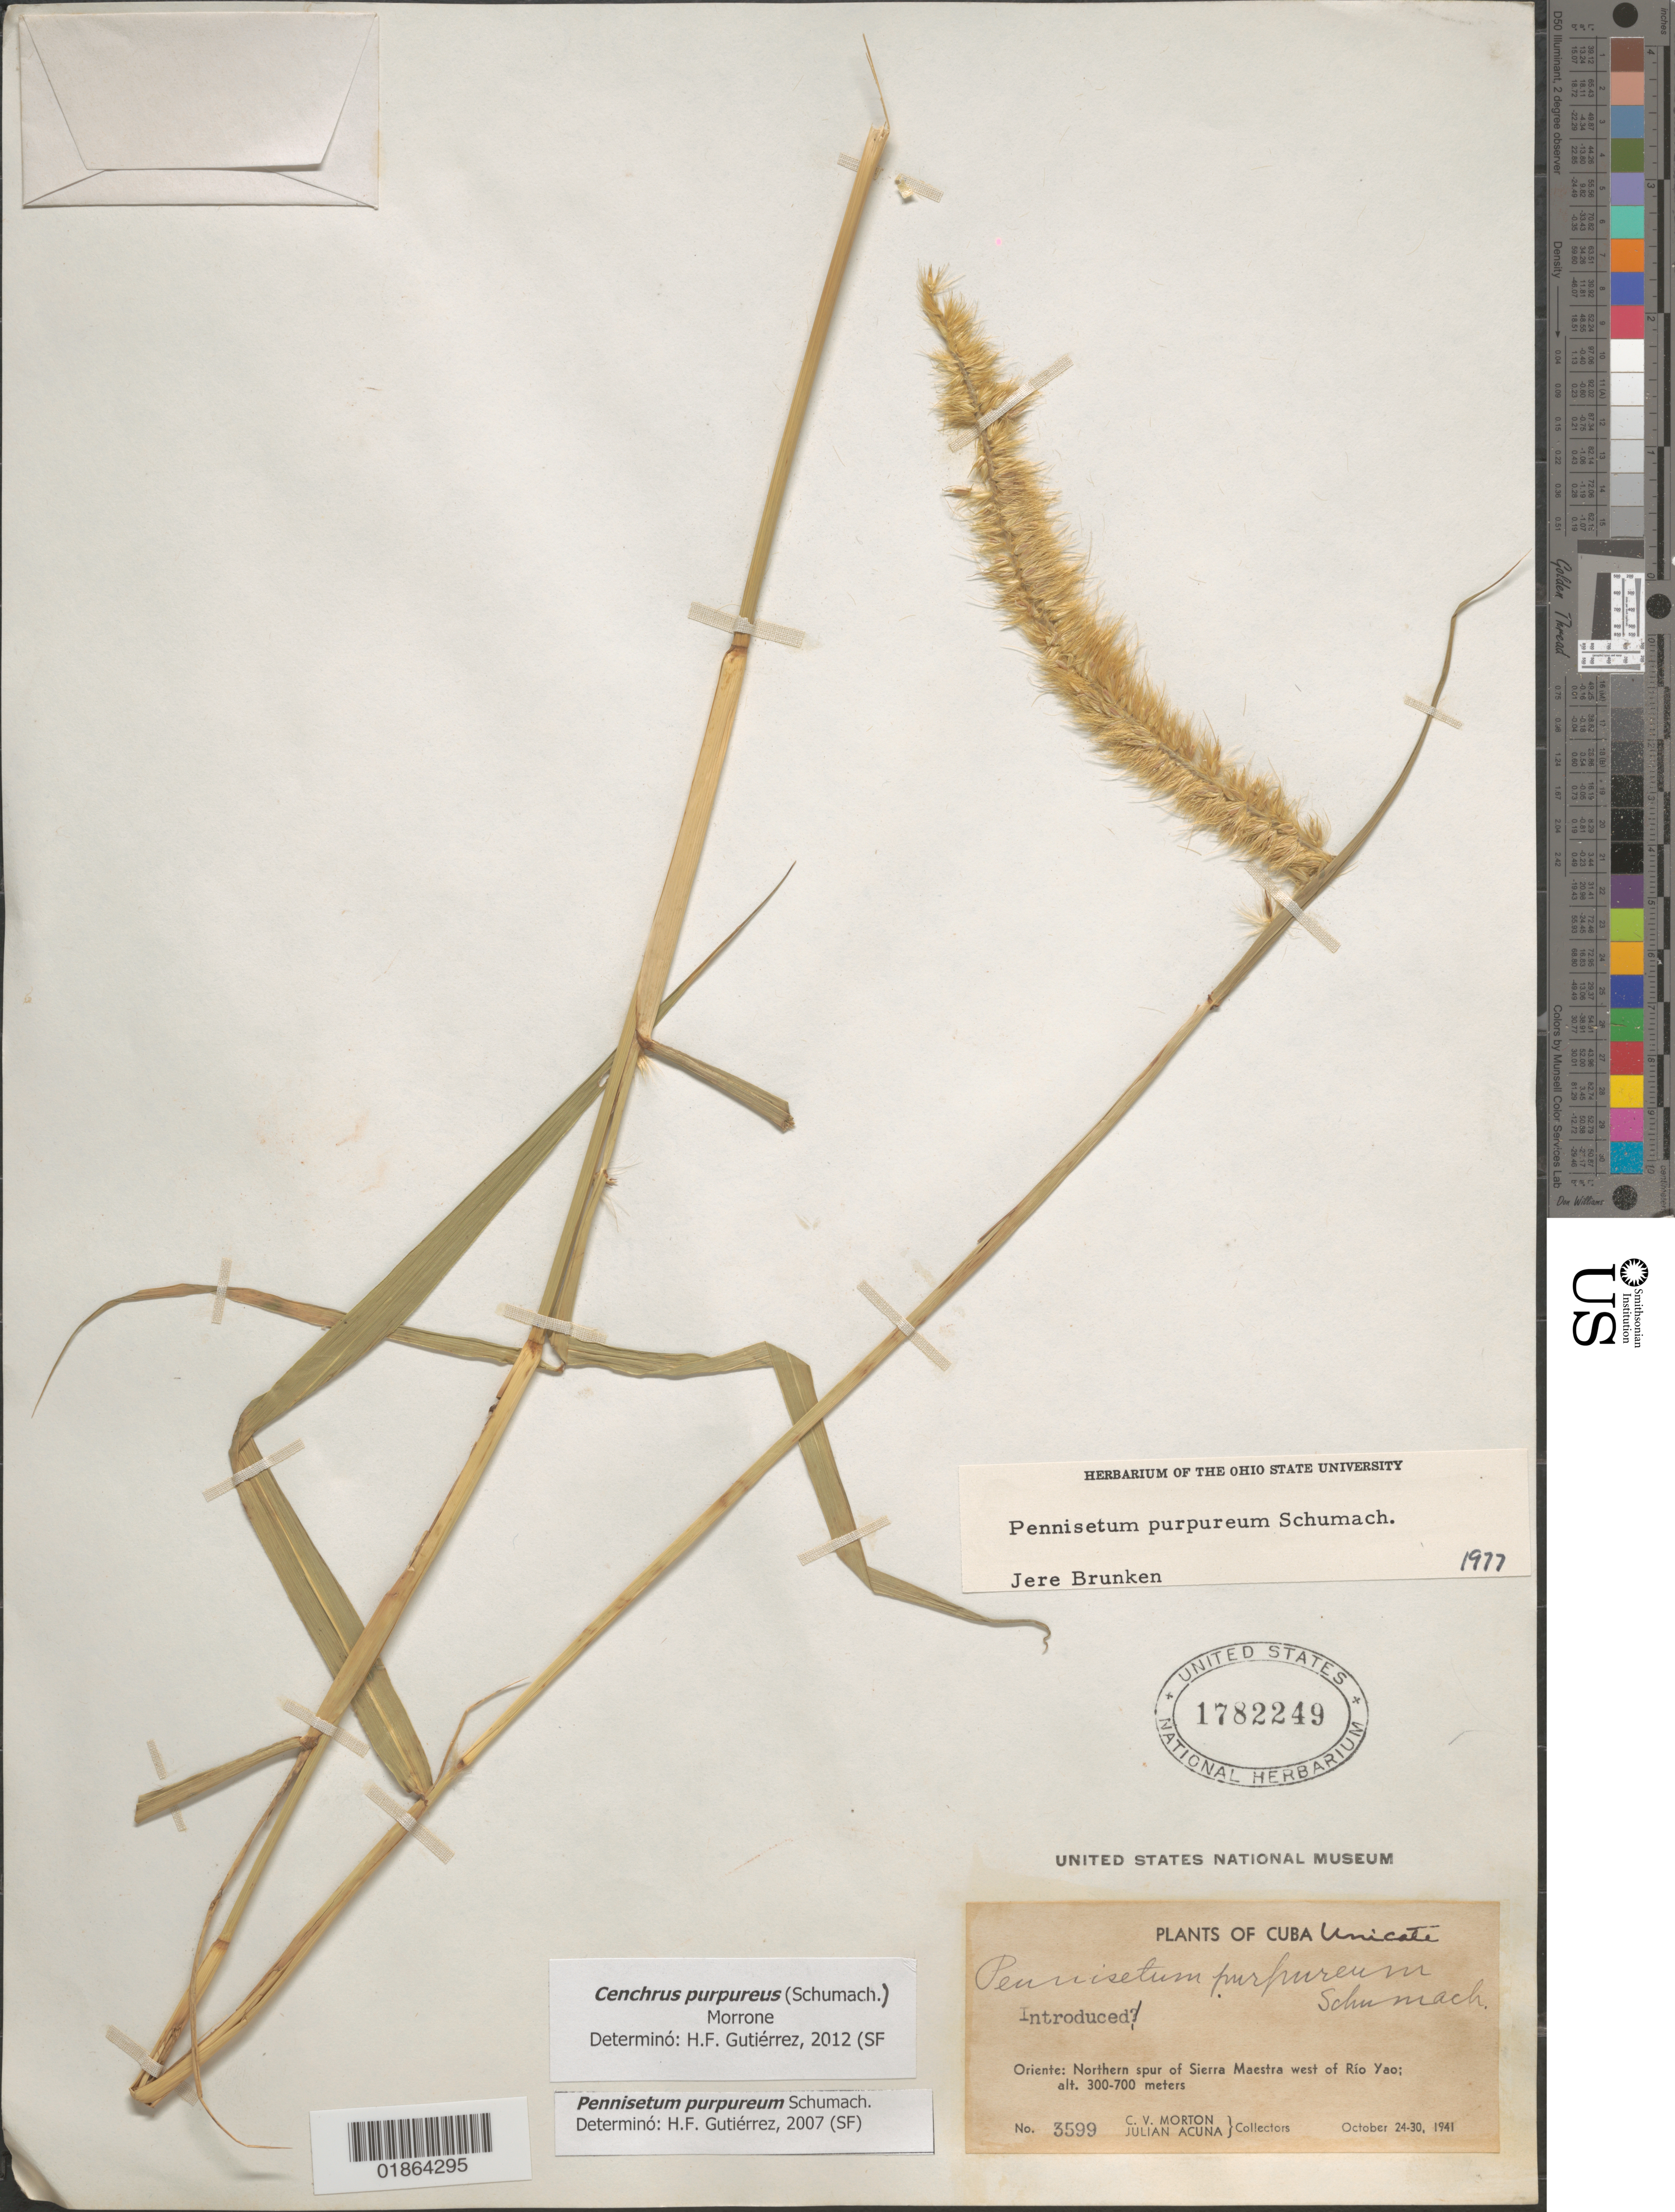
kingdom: Plantae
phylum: Tracheophyta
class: Liliopsida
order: Poales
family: Poaceae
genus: Cenchrus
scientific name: Cenchrus purpureus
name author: (Schumach.) Morrone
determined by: Gutiérrez, H. F.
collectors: C. V. Morton & J. B. Acuña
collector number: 3599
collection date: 1941-10-24/1941-10-30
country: Cuba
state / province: Granma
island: Cuba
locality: Sierra Maestra, northern spur; W of Río Yao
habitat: Introduced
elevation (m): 300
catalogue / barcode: US 1782249